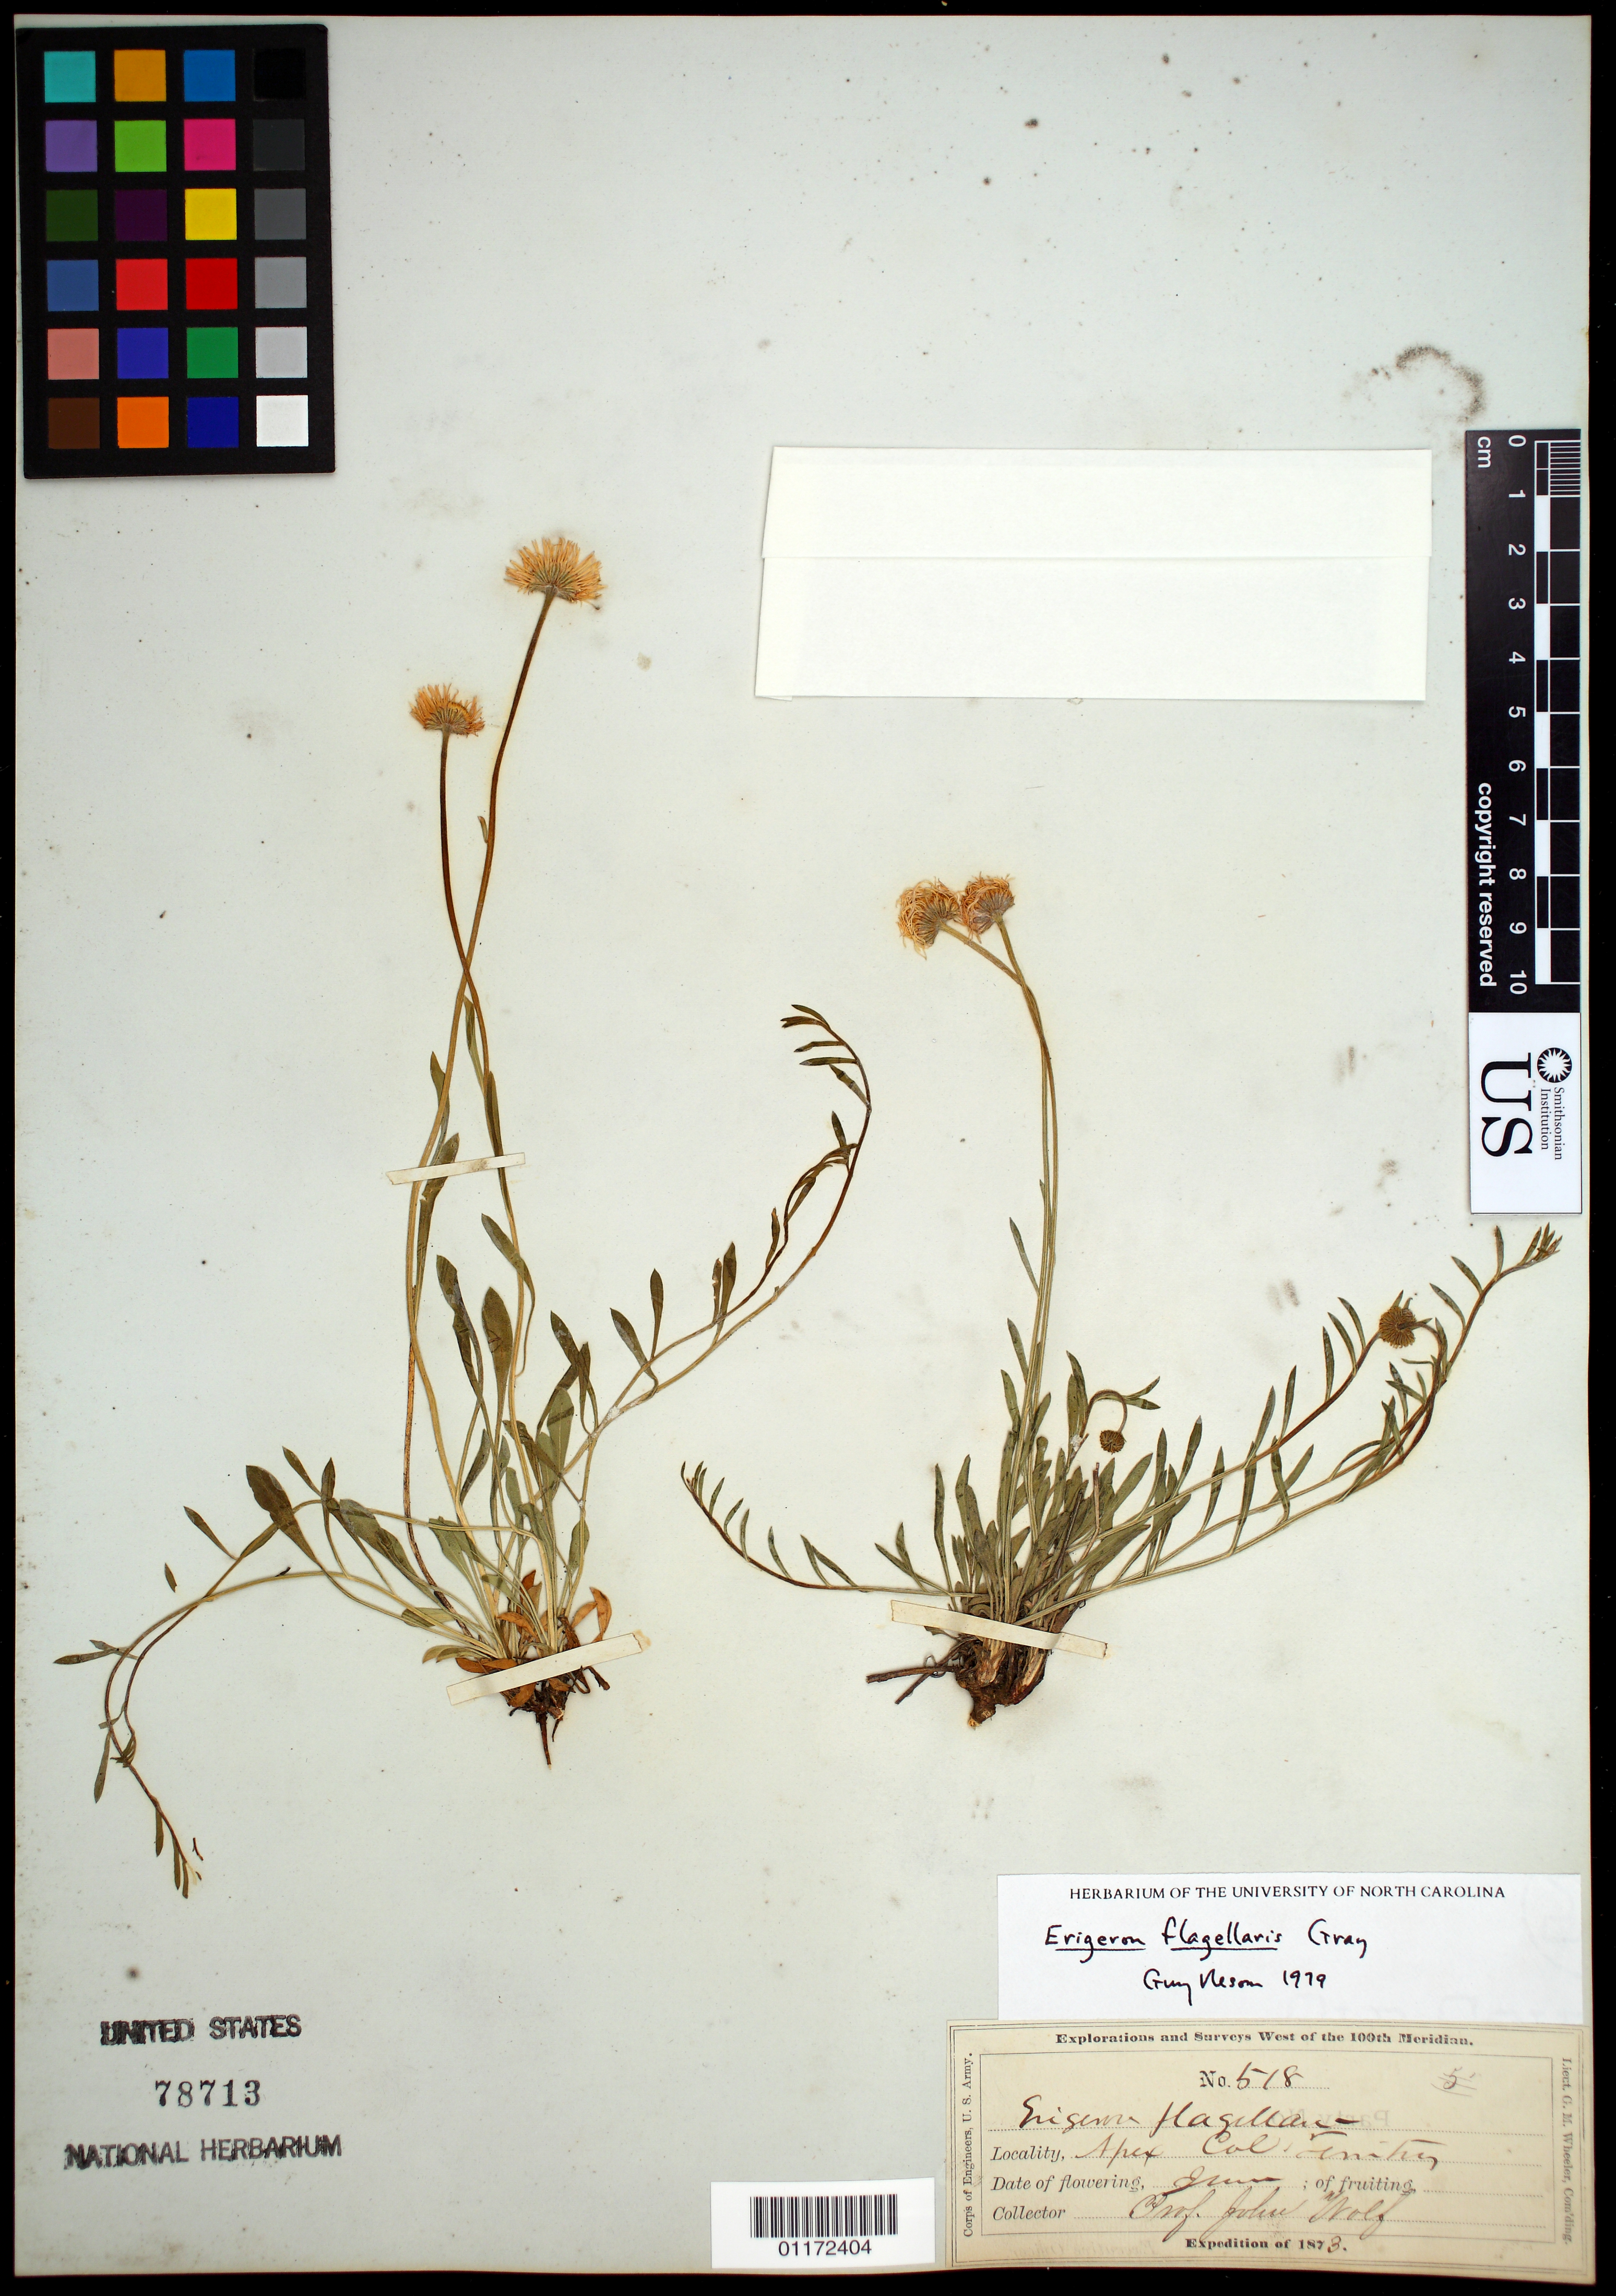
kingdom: Plantae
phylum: Tracheophyta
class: Magnoliopsida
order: Asterales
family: Asteraceae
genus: Erigeron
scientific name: Erigeron flagellaris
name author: A. Gray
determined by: Nesom, Guy L.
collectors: J. M. Coulter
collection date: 1873-06-22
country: United States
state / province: Colorado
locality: Chicago Lakes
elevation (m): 3658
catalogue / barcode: US 254792